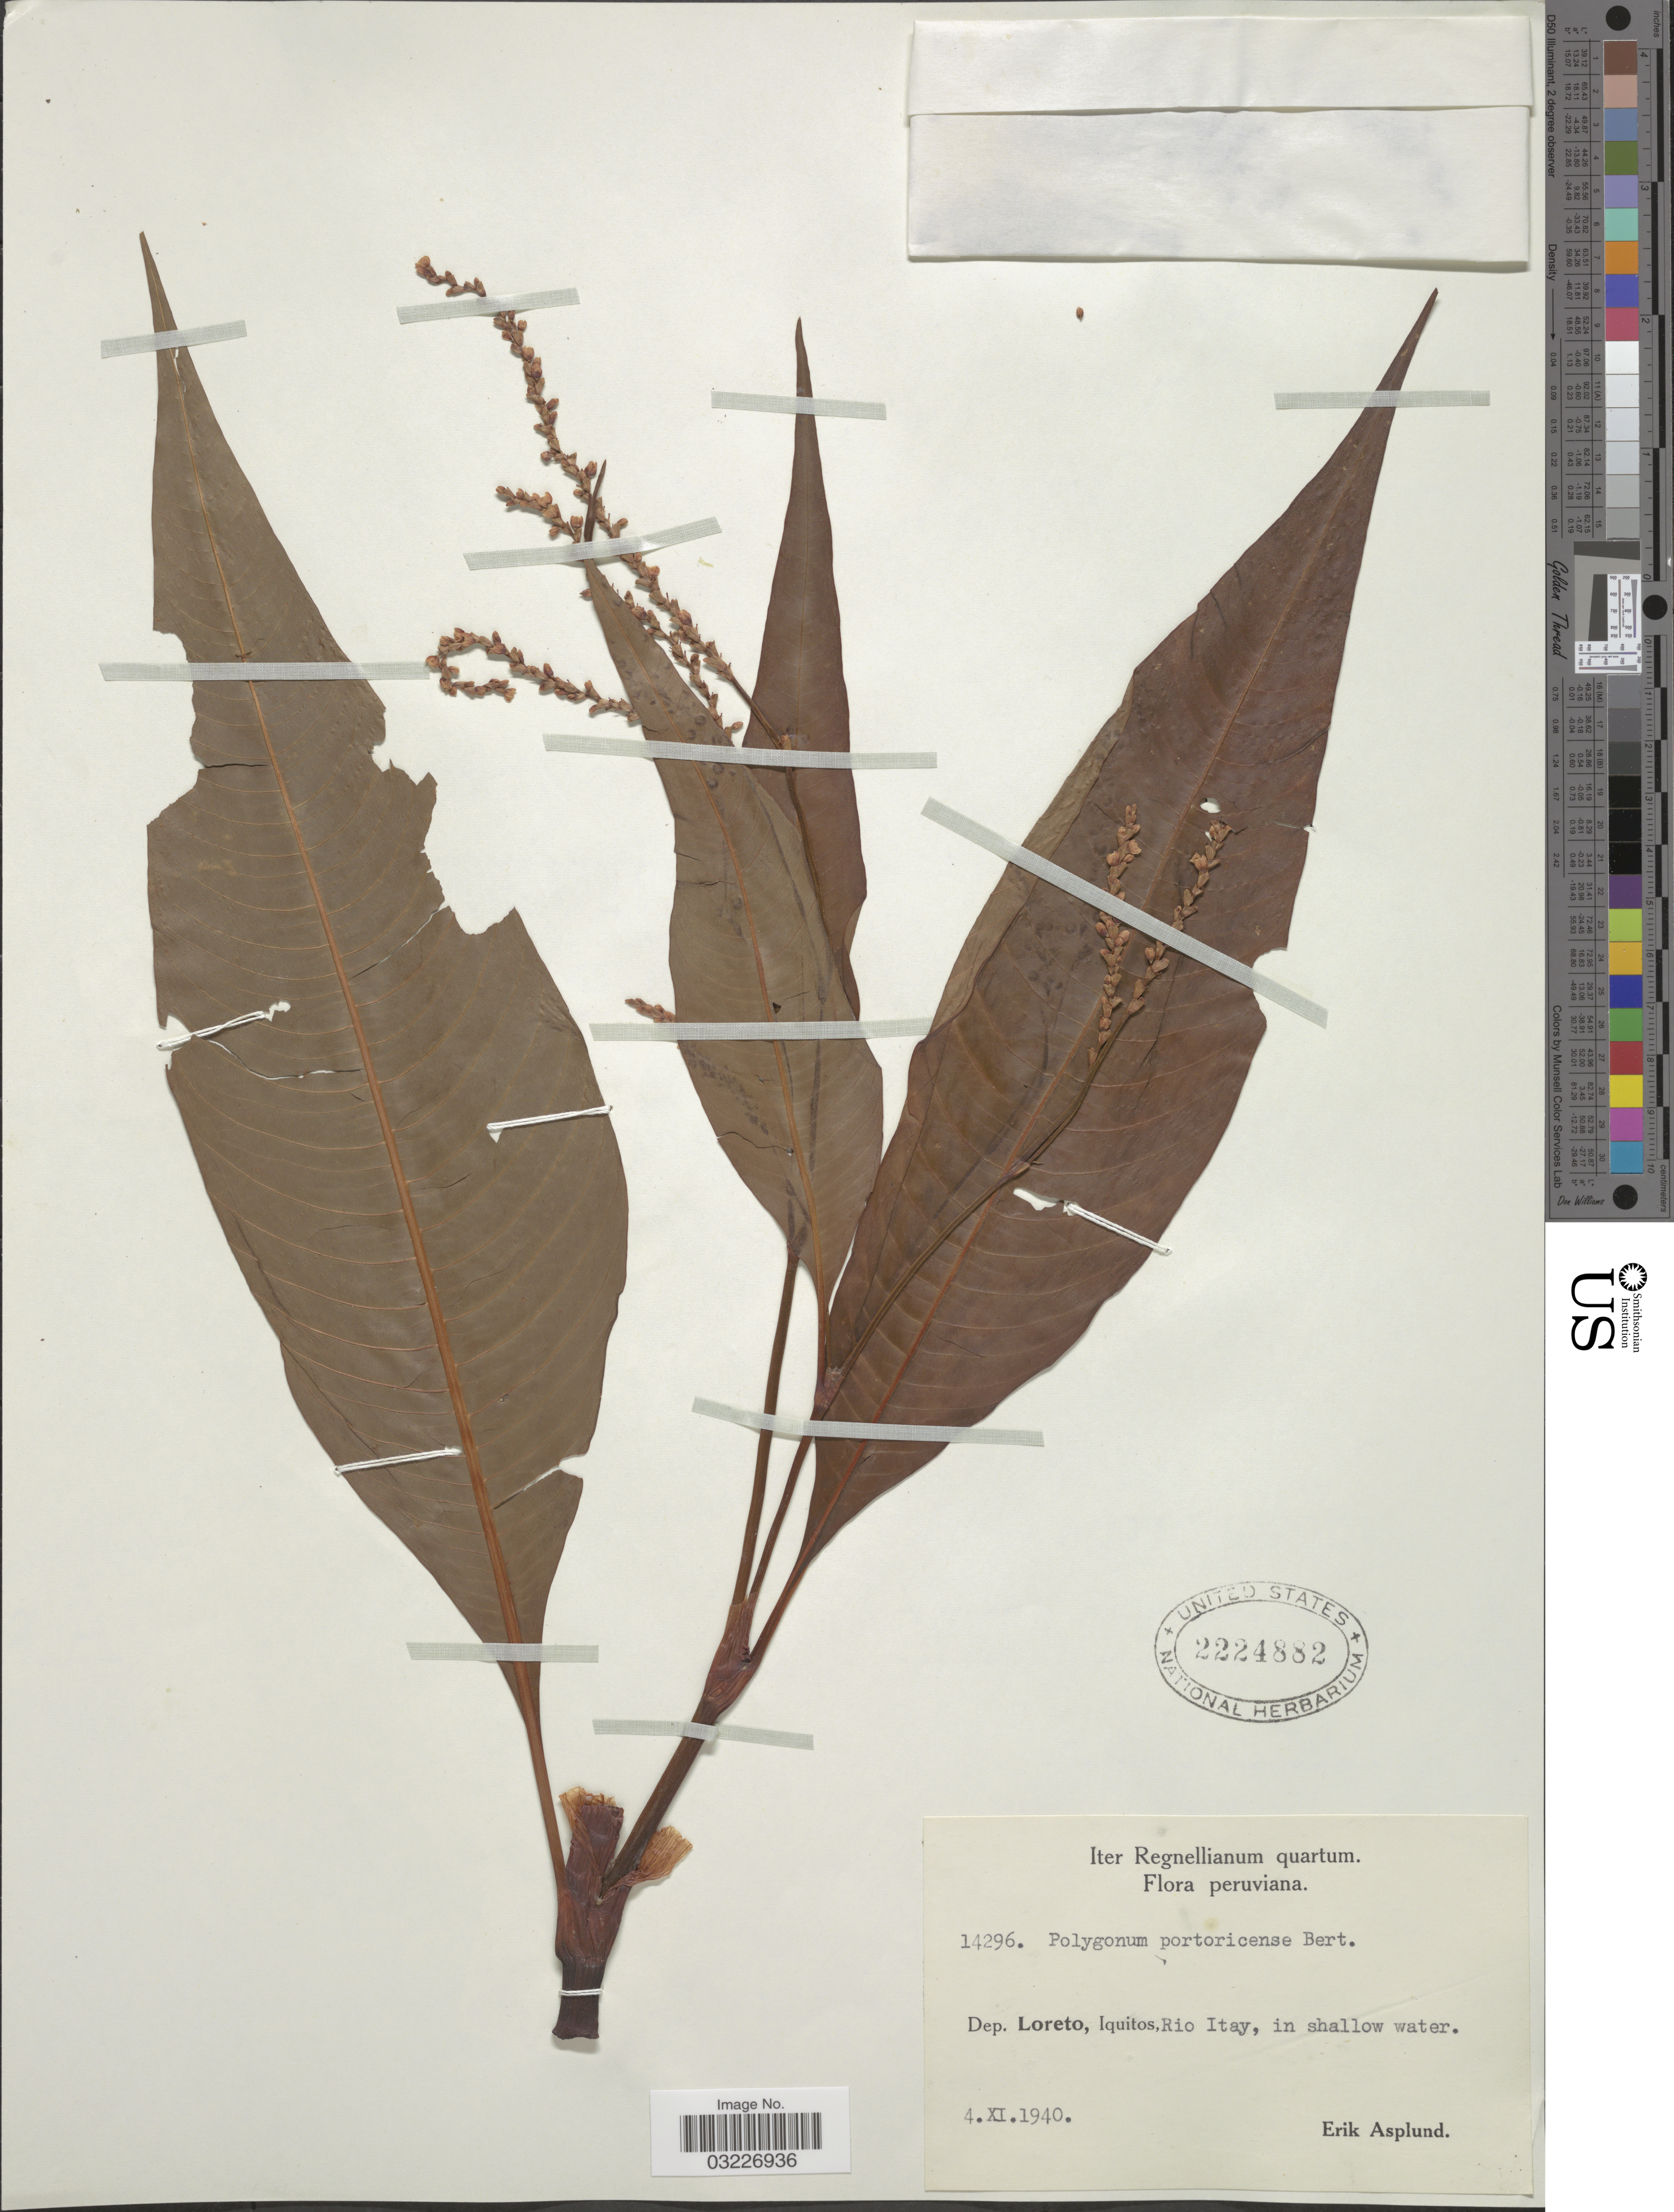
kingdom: Plantae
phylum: Tracheophyta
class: Magnoliopsida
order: Caryophyllales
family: Polygonaceae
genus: Polygonum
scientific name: Polygonum portoricense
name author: Bertero ex Endl.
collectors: E. Asplund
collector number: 14296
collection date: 1940-11-04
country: Peru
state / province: Loreto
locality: Dep. Loreto, Iquitos Rio Itay.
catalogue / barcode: US 2224882